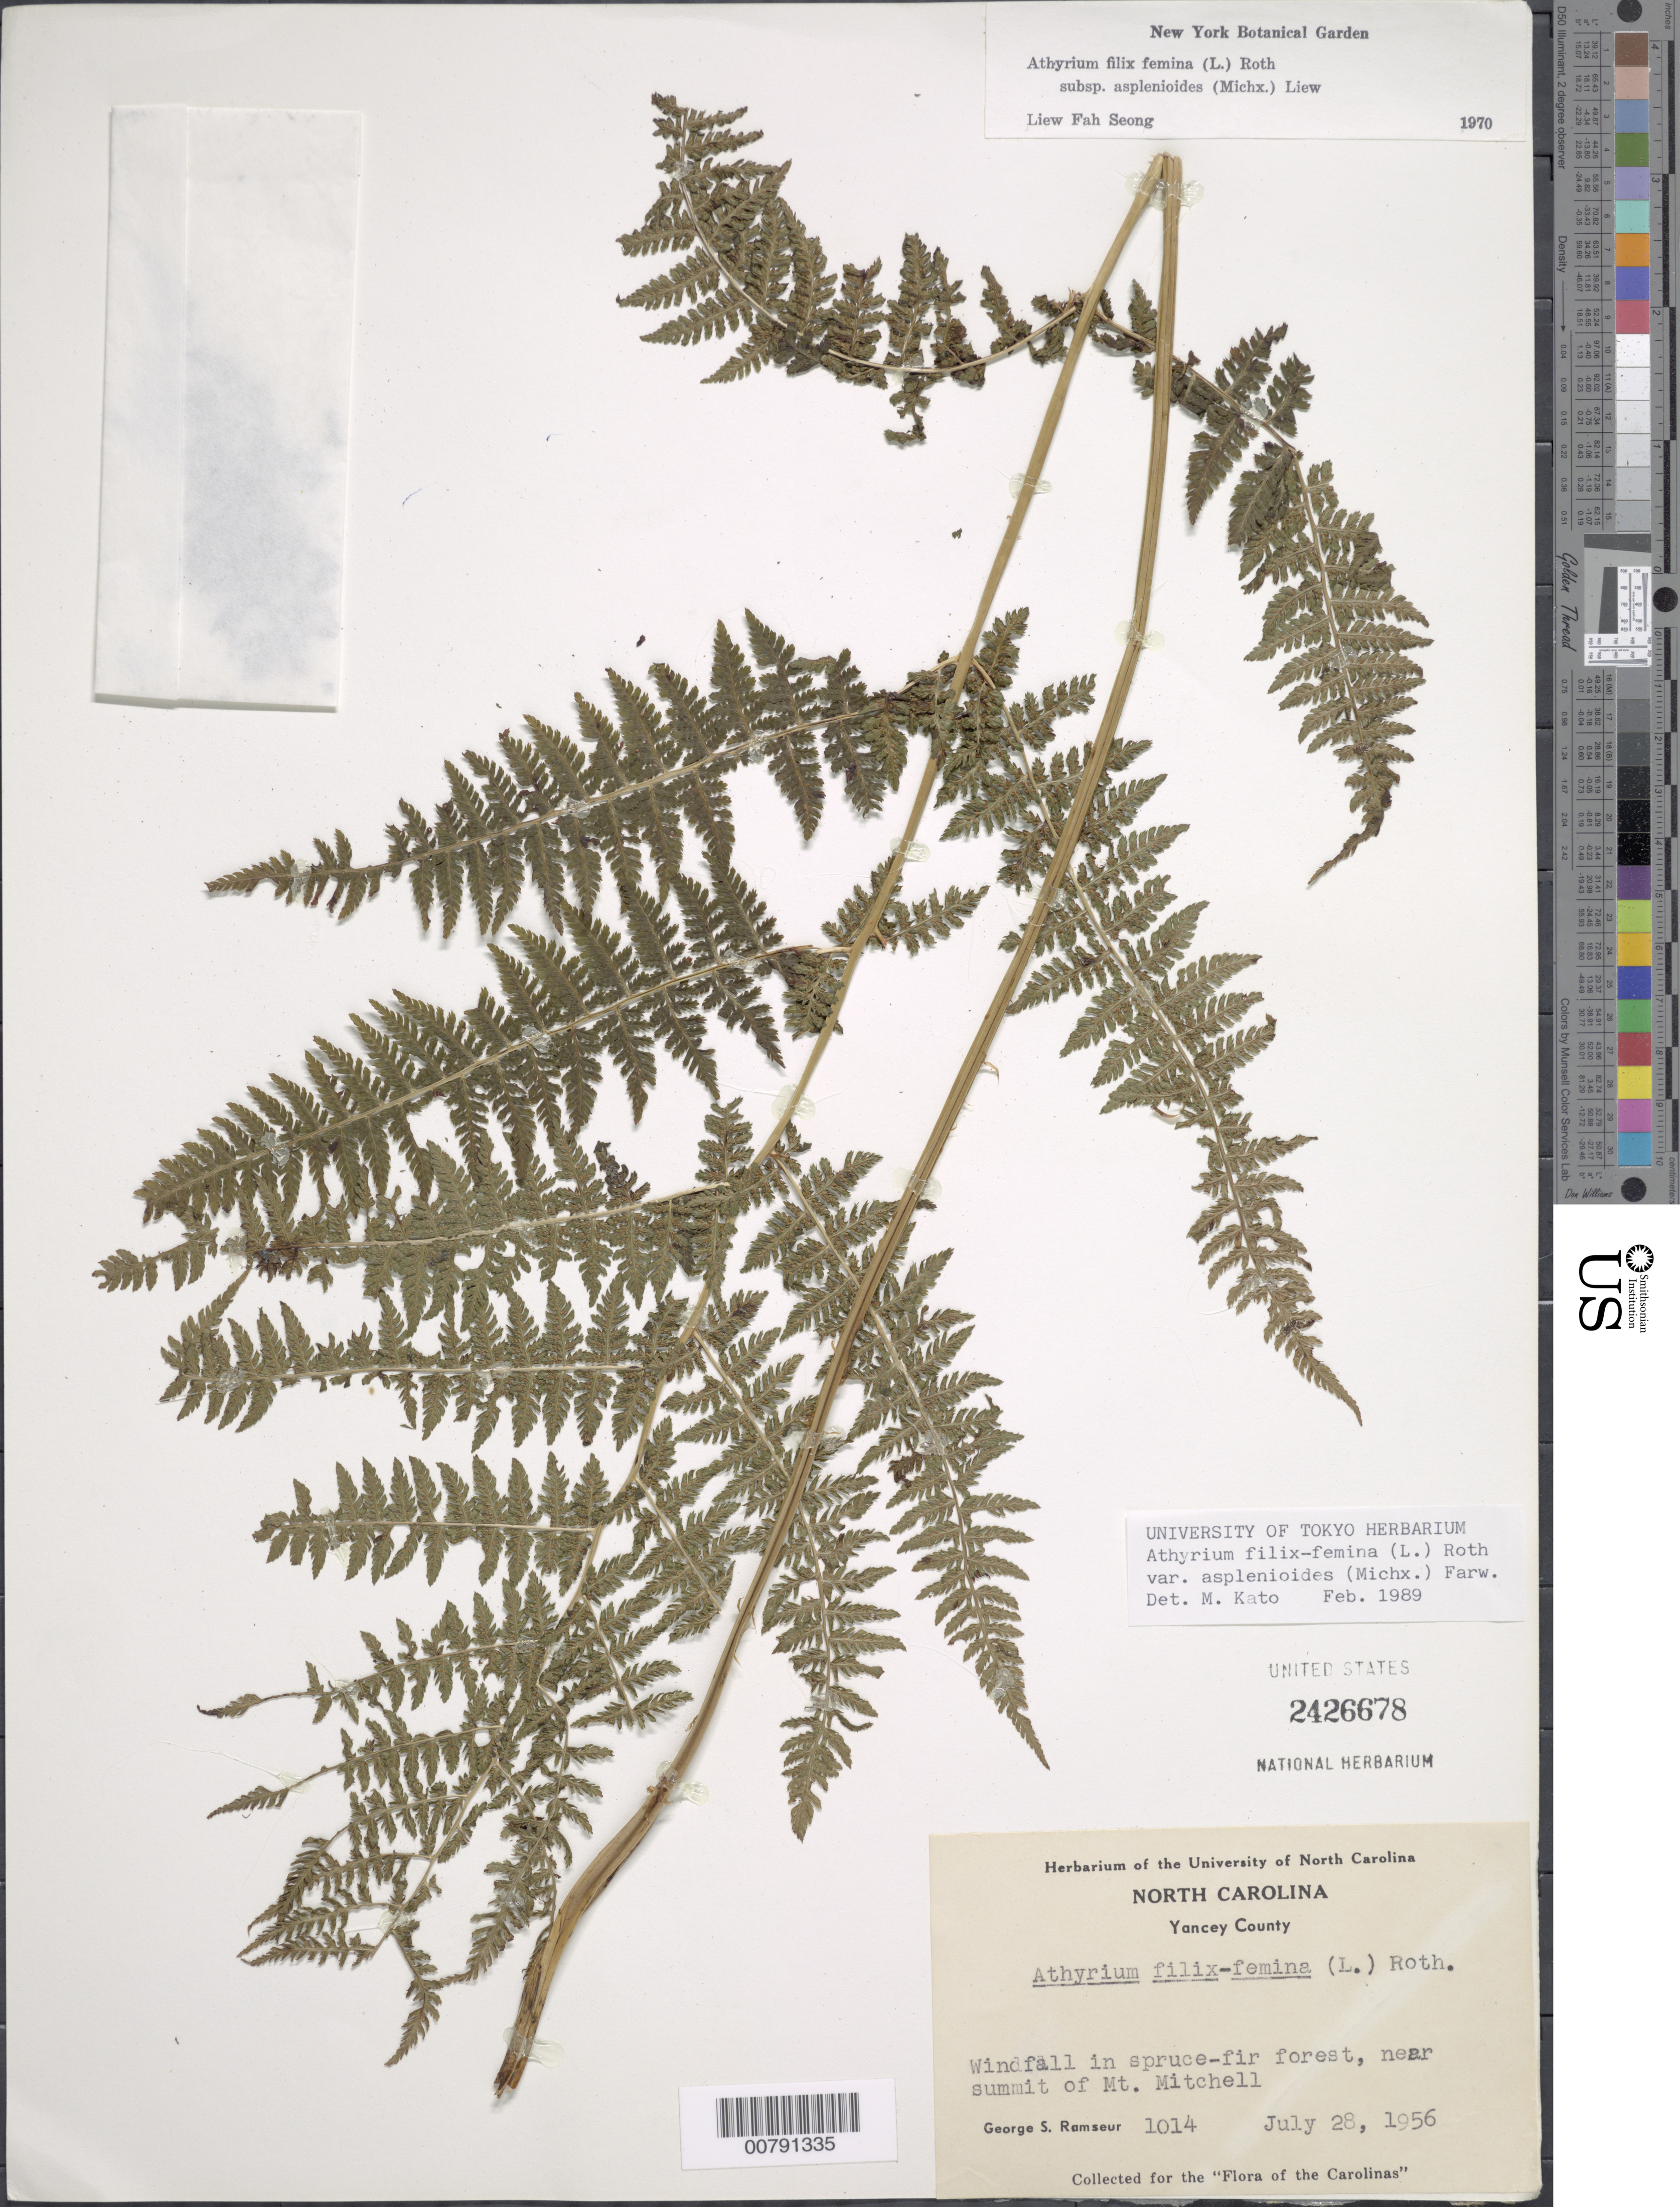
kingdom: Plantae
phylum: Tracheophyta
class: Polypodiopsida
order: Polypodiales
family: Athyriaceae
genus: Athyrium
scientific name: Athyrium filix-femina subsp. asplenioides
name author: (Michx.) Hultén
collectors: G. S. Ramseur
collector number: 1014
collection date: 1956-07-28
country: United States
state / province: North Carolina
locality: Yancey County, Windfall in spruce-fir forest, near summit of Mt. Mitchell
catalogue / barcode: US 2426678